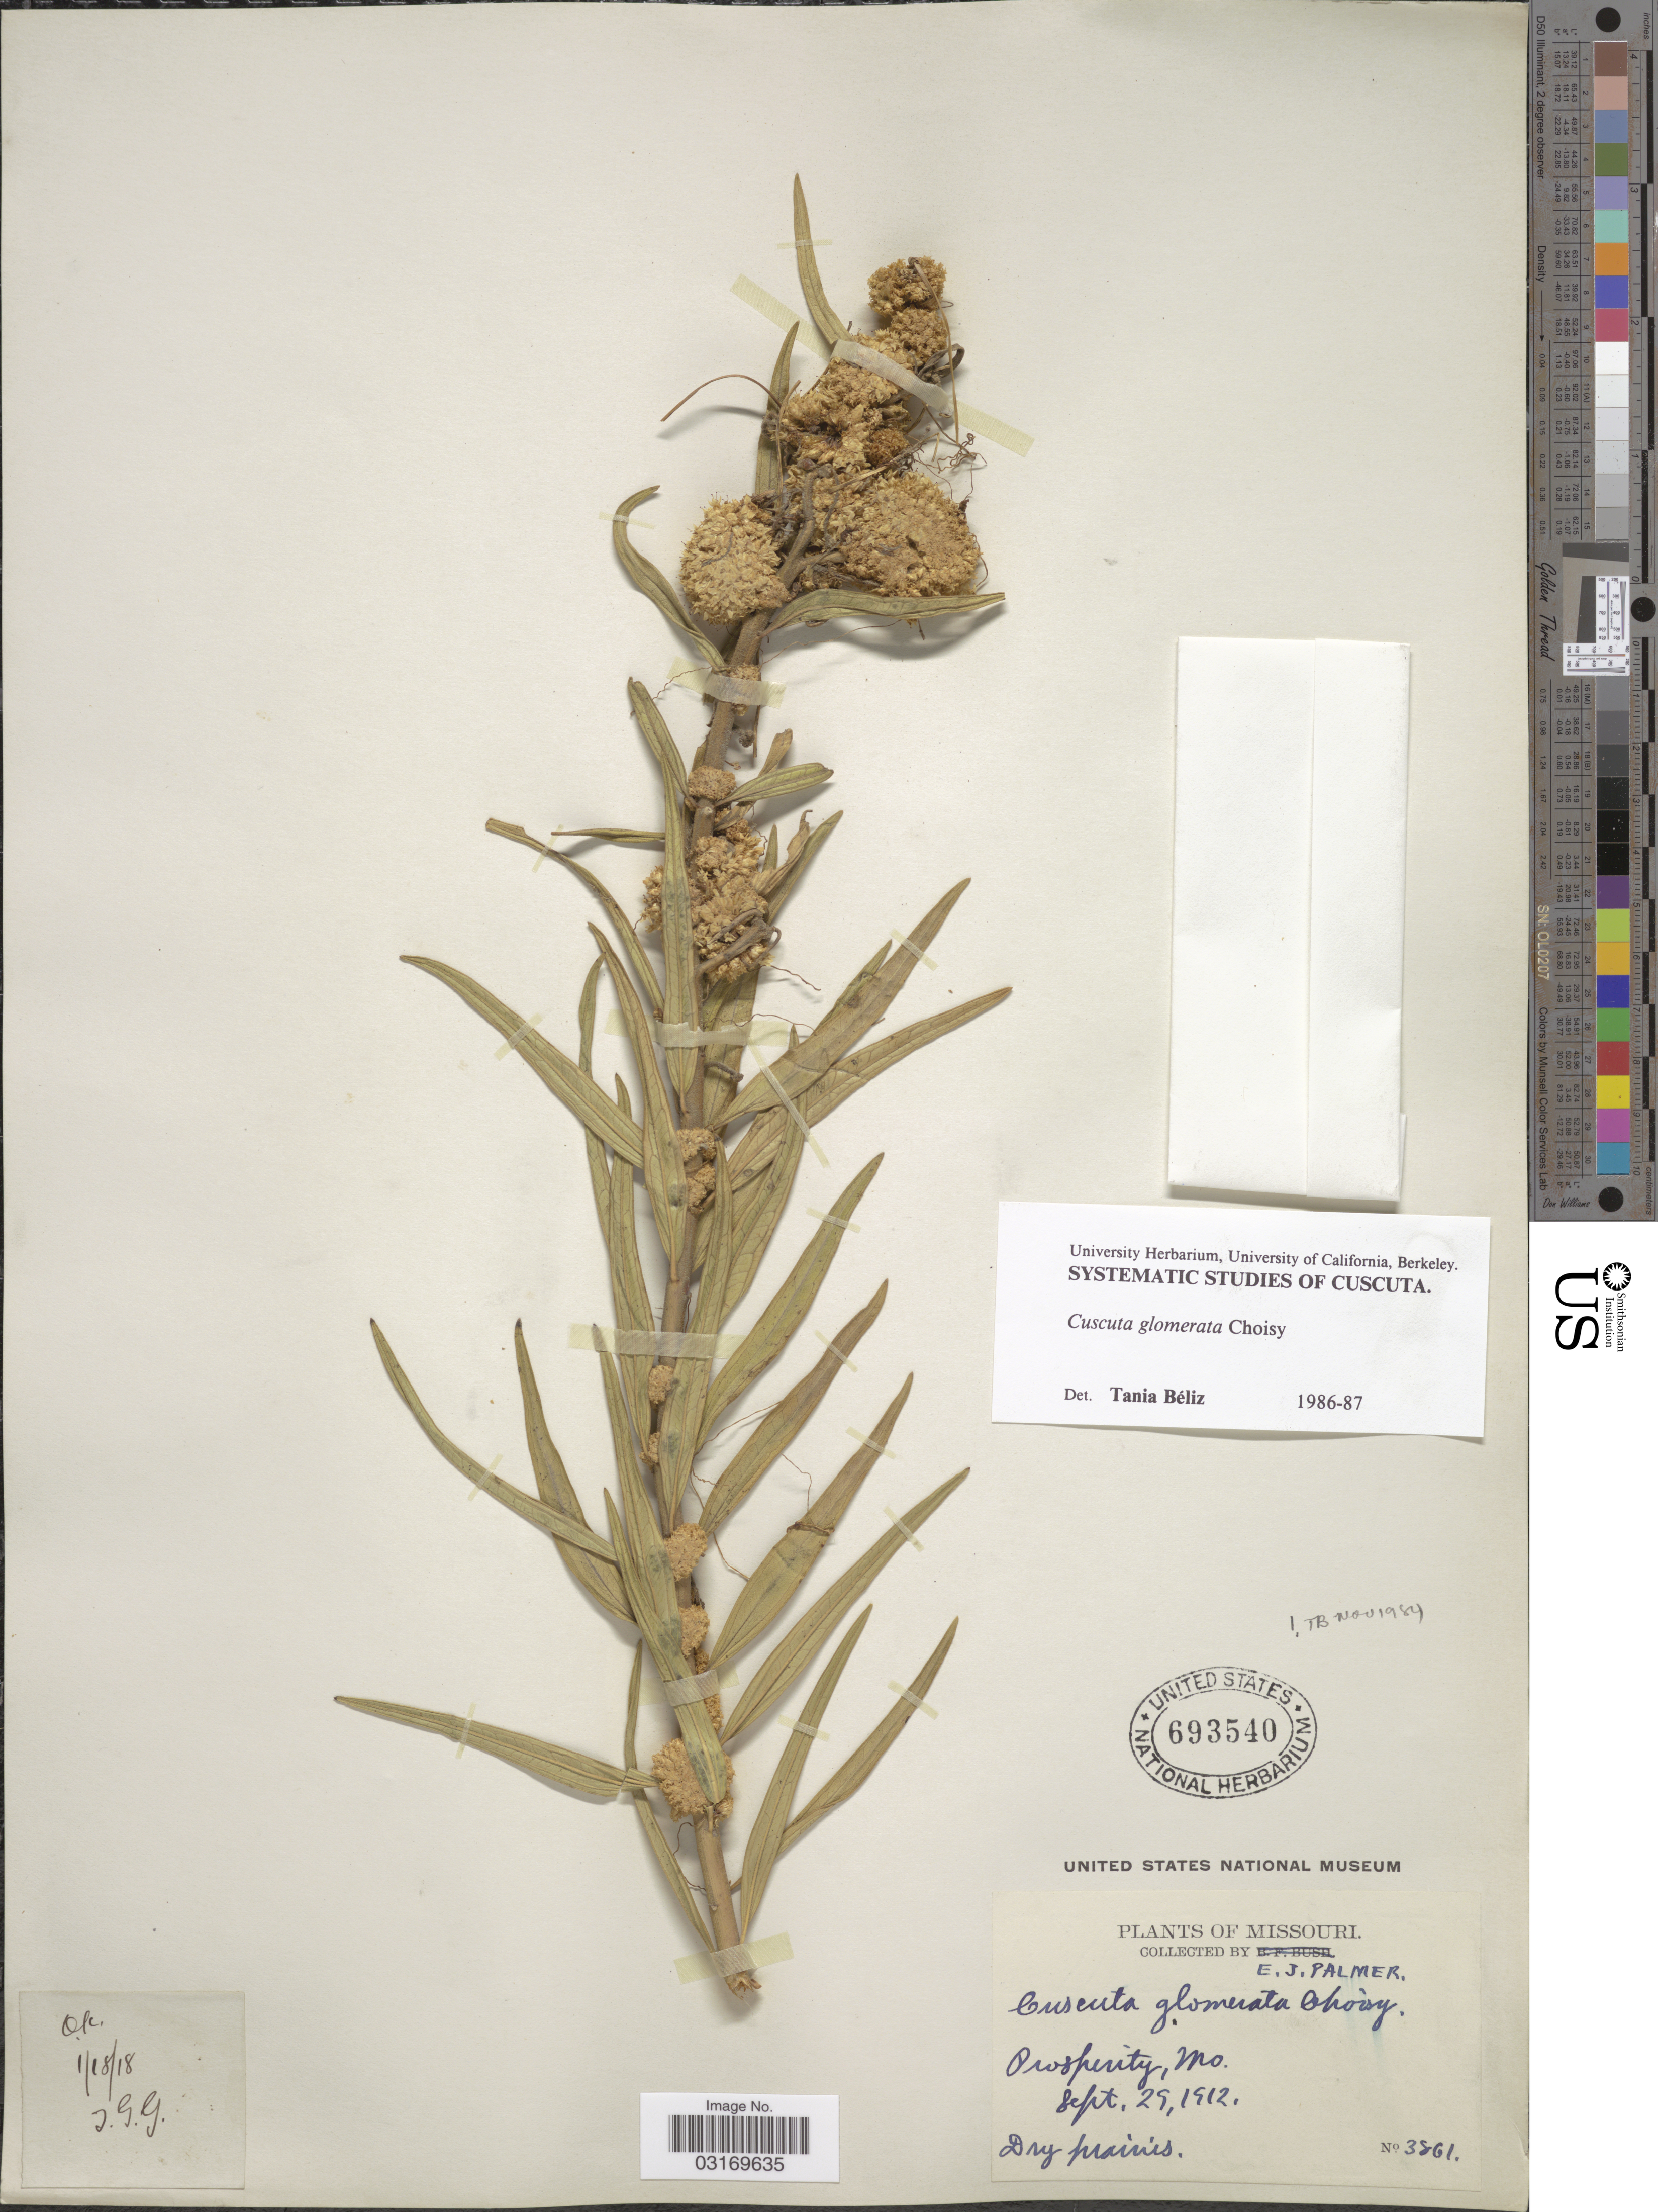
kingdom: Plantae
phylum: Tracheophyta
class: Magnoliopsida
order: Solanales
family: Convolvulaceae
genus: Cuscuta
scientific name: Cuscuta glomerata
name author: Chris.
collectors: E. J. Palmer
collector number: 3861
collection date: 1912-09-29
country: United States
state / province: Missouri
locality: Prosperity.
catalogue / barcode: US 693540